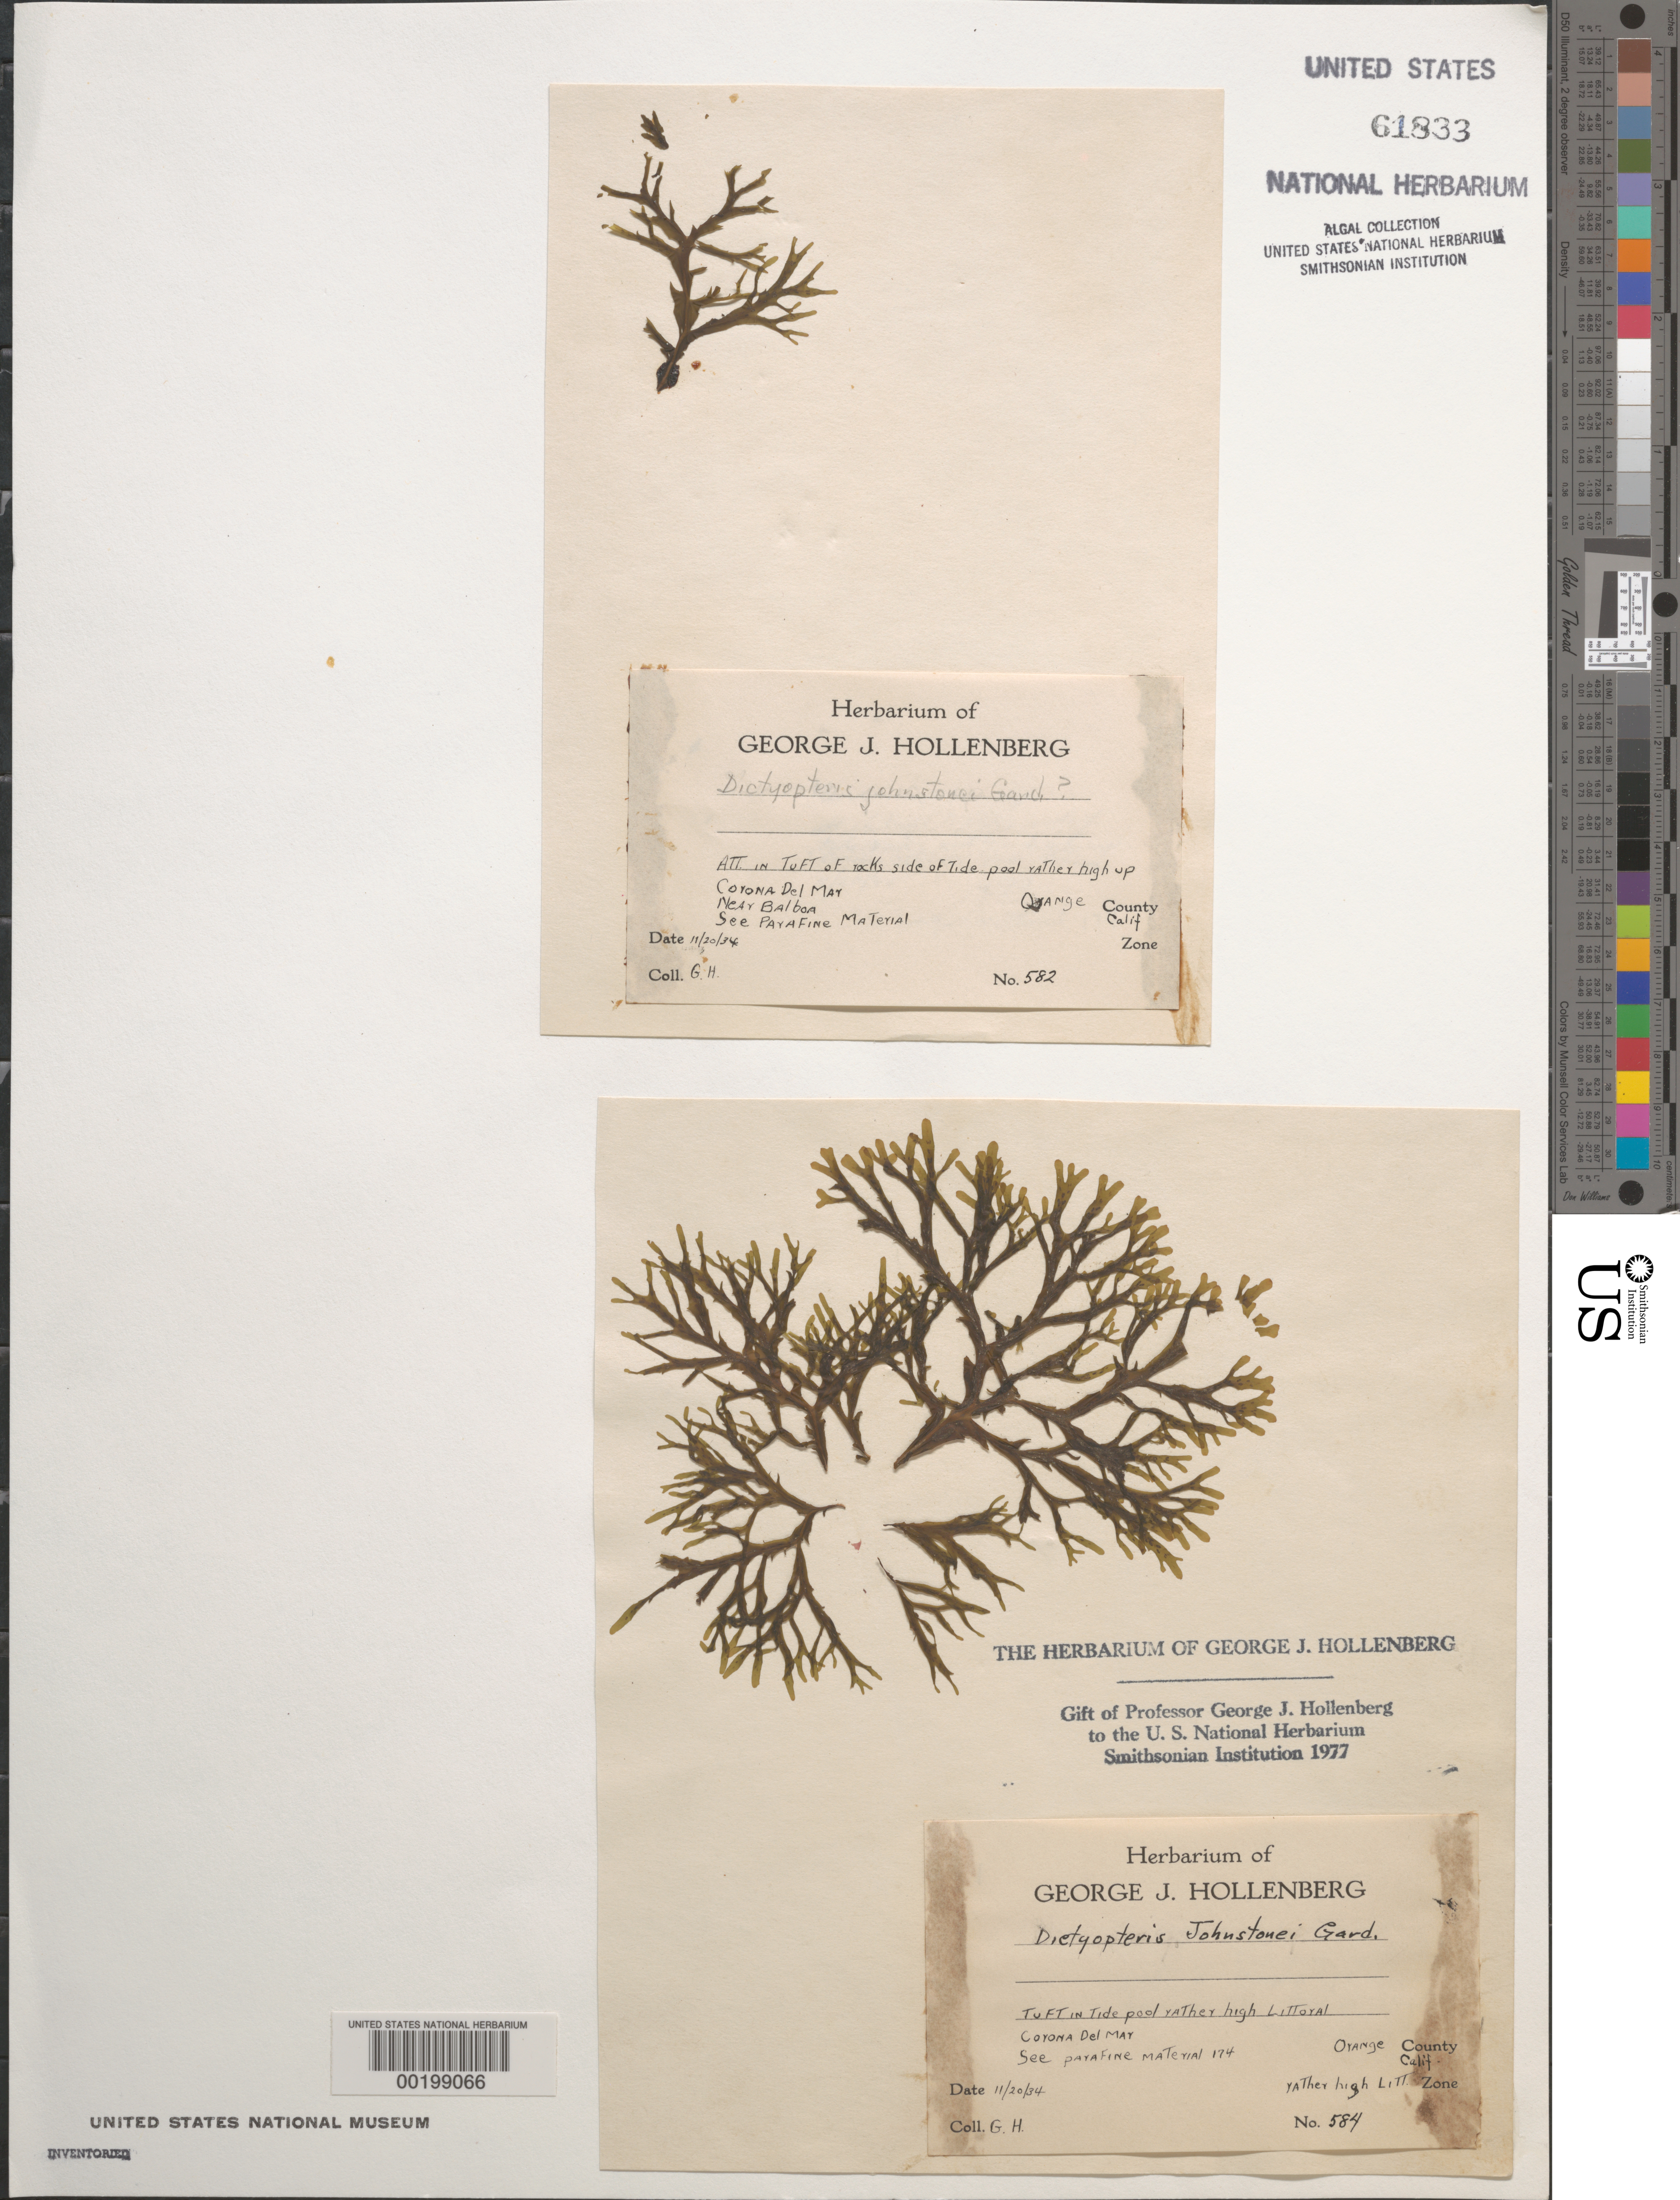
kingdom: Chromista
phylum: Ochrophyta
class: Phaeophyceae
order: Dictyotales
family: Dictyotaceae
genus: Dictyota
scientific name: Dictyota coriacea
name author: (E.M. Holmes) I.K. Hwang et al.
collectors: G. Hollenberg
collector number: GJH 582 & GJH 584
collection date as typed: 20 Nov 1934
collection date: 1934-11-20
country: United States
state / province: California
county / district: Orange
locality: Corona del Mar, near Balboa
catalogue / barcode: US 61833